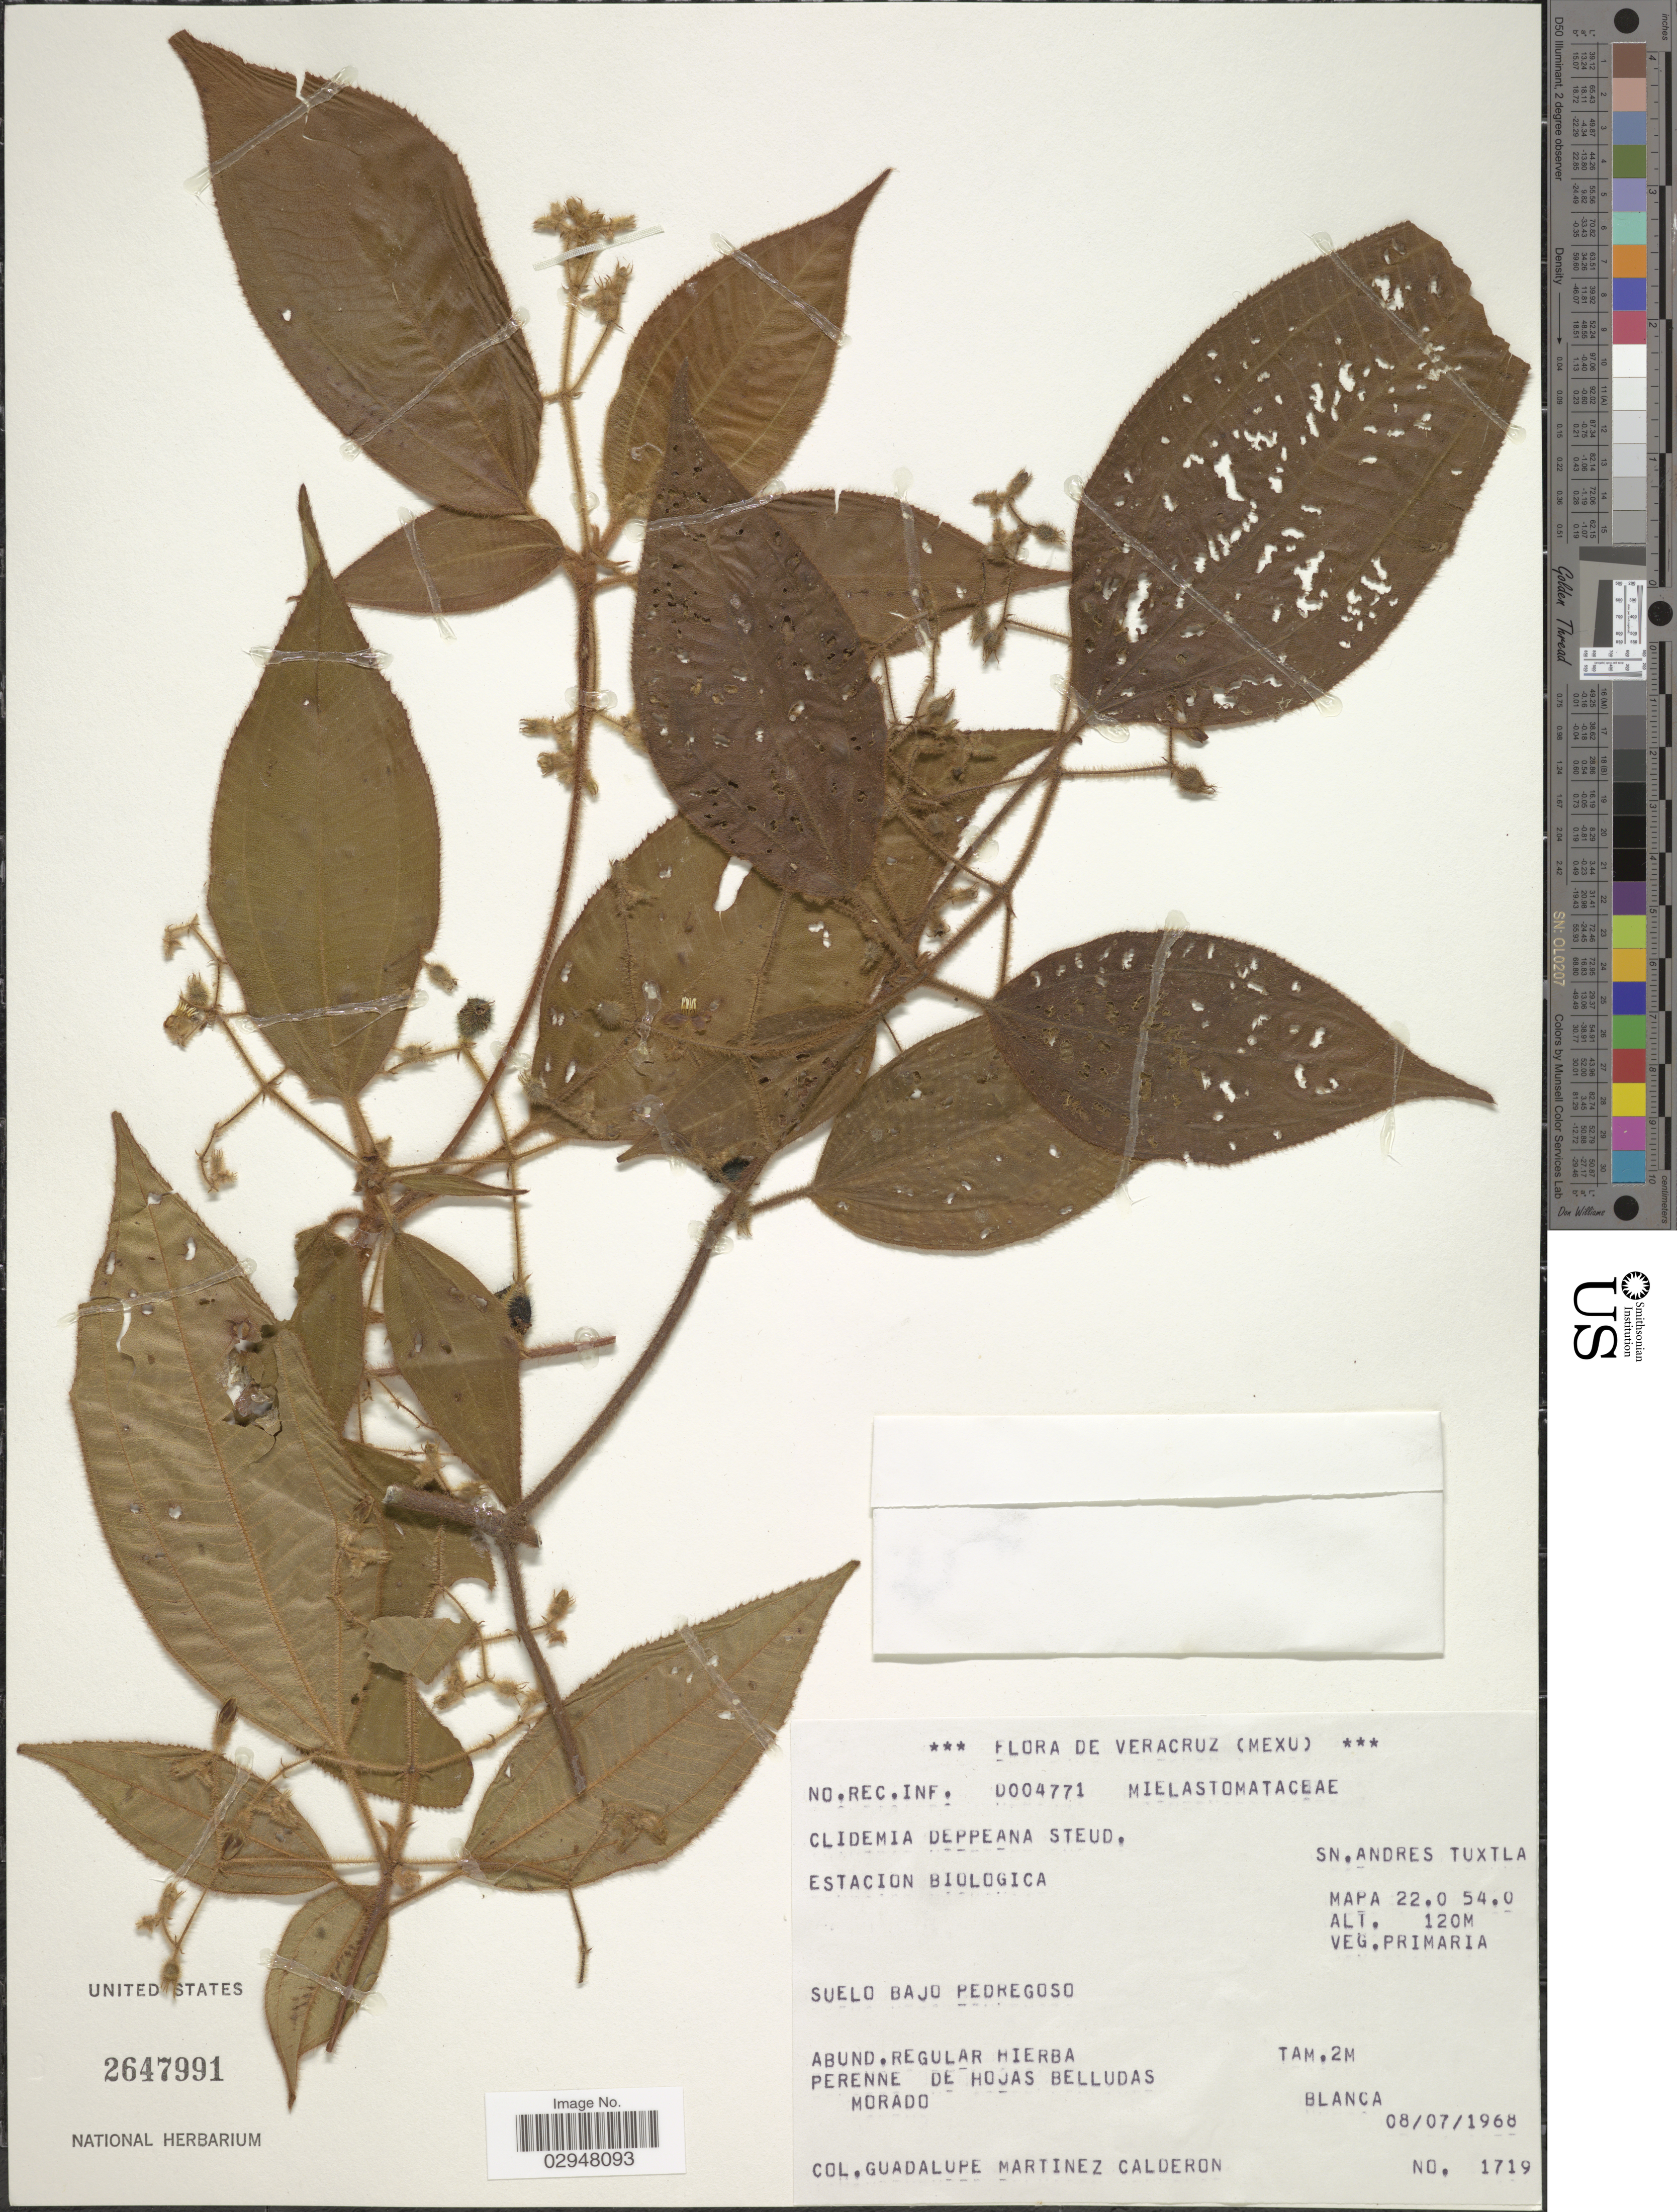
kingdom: Plantae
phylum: Tracheophyta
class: Magnoliopsida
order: Myrtales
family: Melastomataceae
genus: Clidemia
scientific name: Clidemia petiolaris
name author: (Schltdl. & Cham.) Schltdl. ex Triana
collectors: G. Martinez-C.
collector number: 1719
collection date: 1968-07-08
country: Mexico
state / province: Veracruz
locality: Veracruz (Mexu). Sn. Andres Tuxtla. Estacion Biologica. Mapa 22.0 54.0.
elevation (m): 120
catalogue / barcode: US 2647991